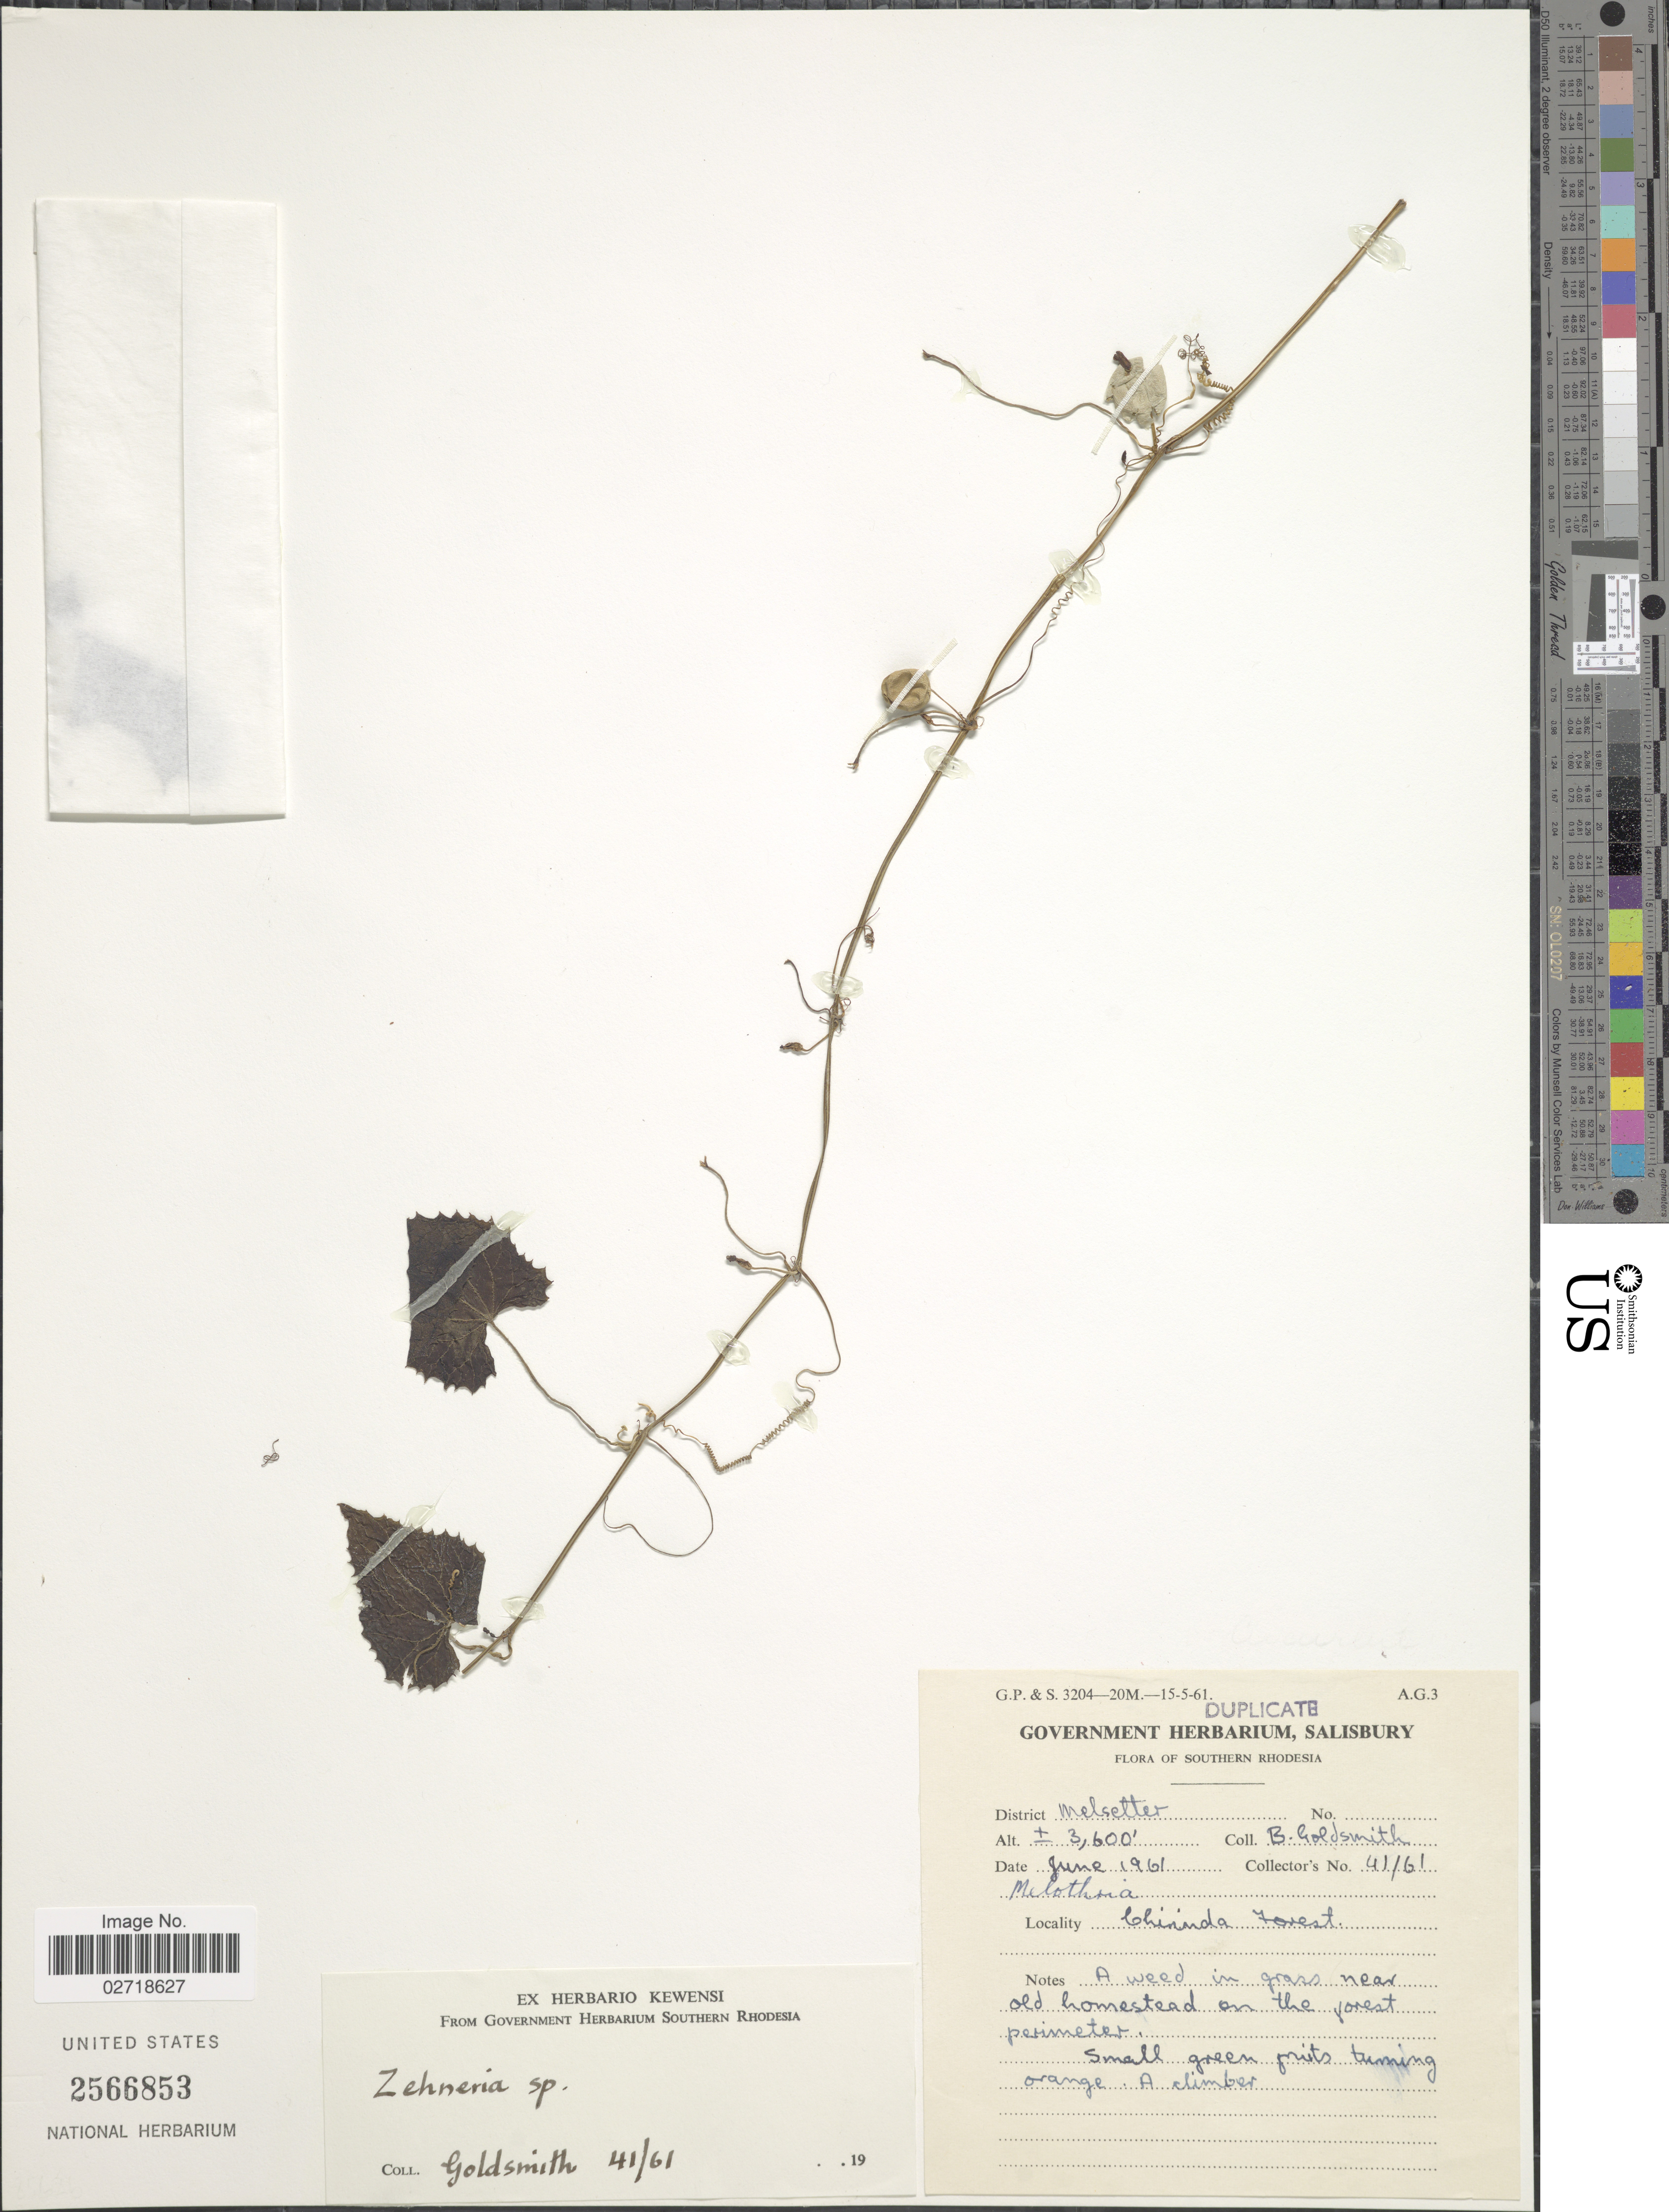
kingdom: Plantae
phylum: Tracheophyta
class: Magnoliopsida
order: Cucurbitales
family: Cucurbitaceae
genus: Zehneria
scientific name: Zehneria sp.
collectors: B. Goldsmith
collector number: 41/61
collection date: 1961-06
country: Zimbabwe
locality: Southern Rhodesia, District Melsetter, Ghininda Forest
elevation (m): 1097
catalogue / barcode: US 2566853